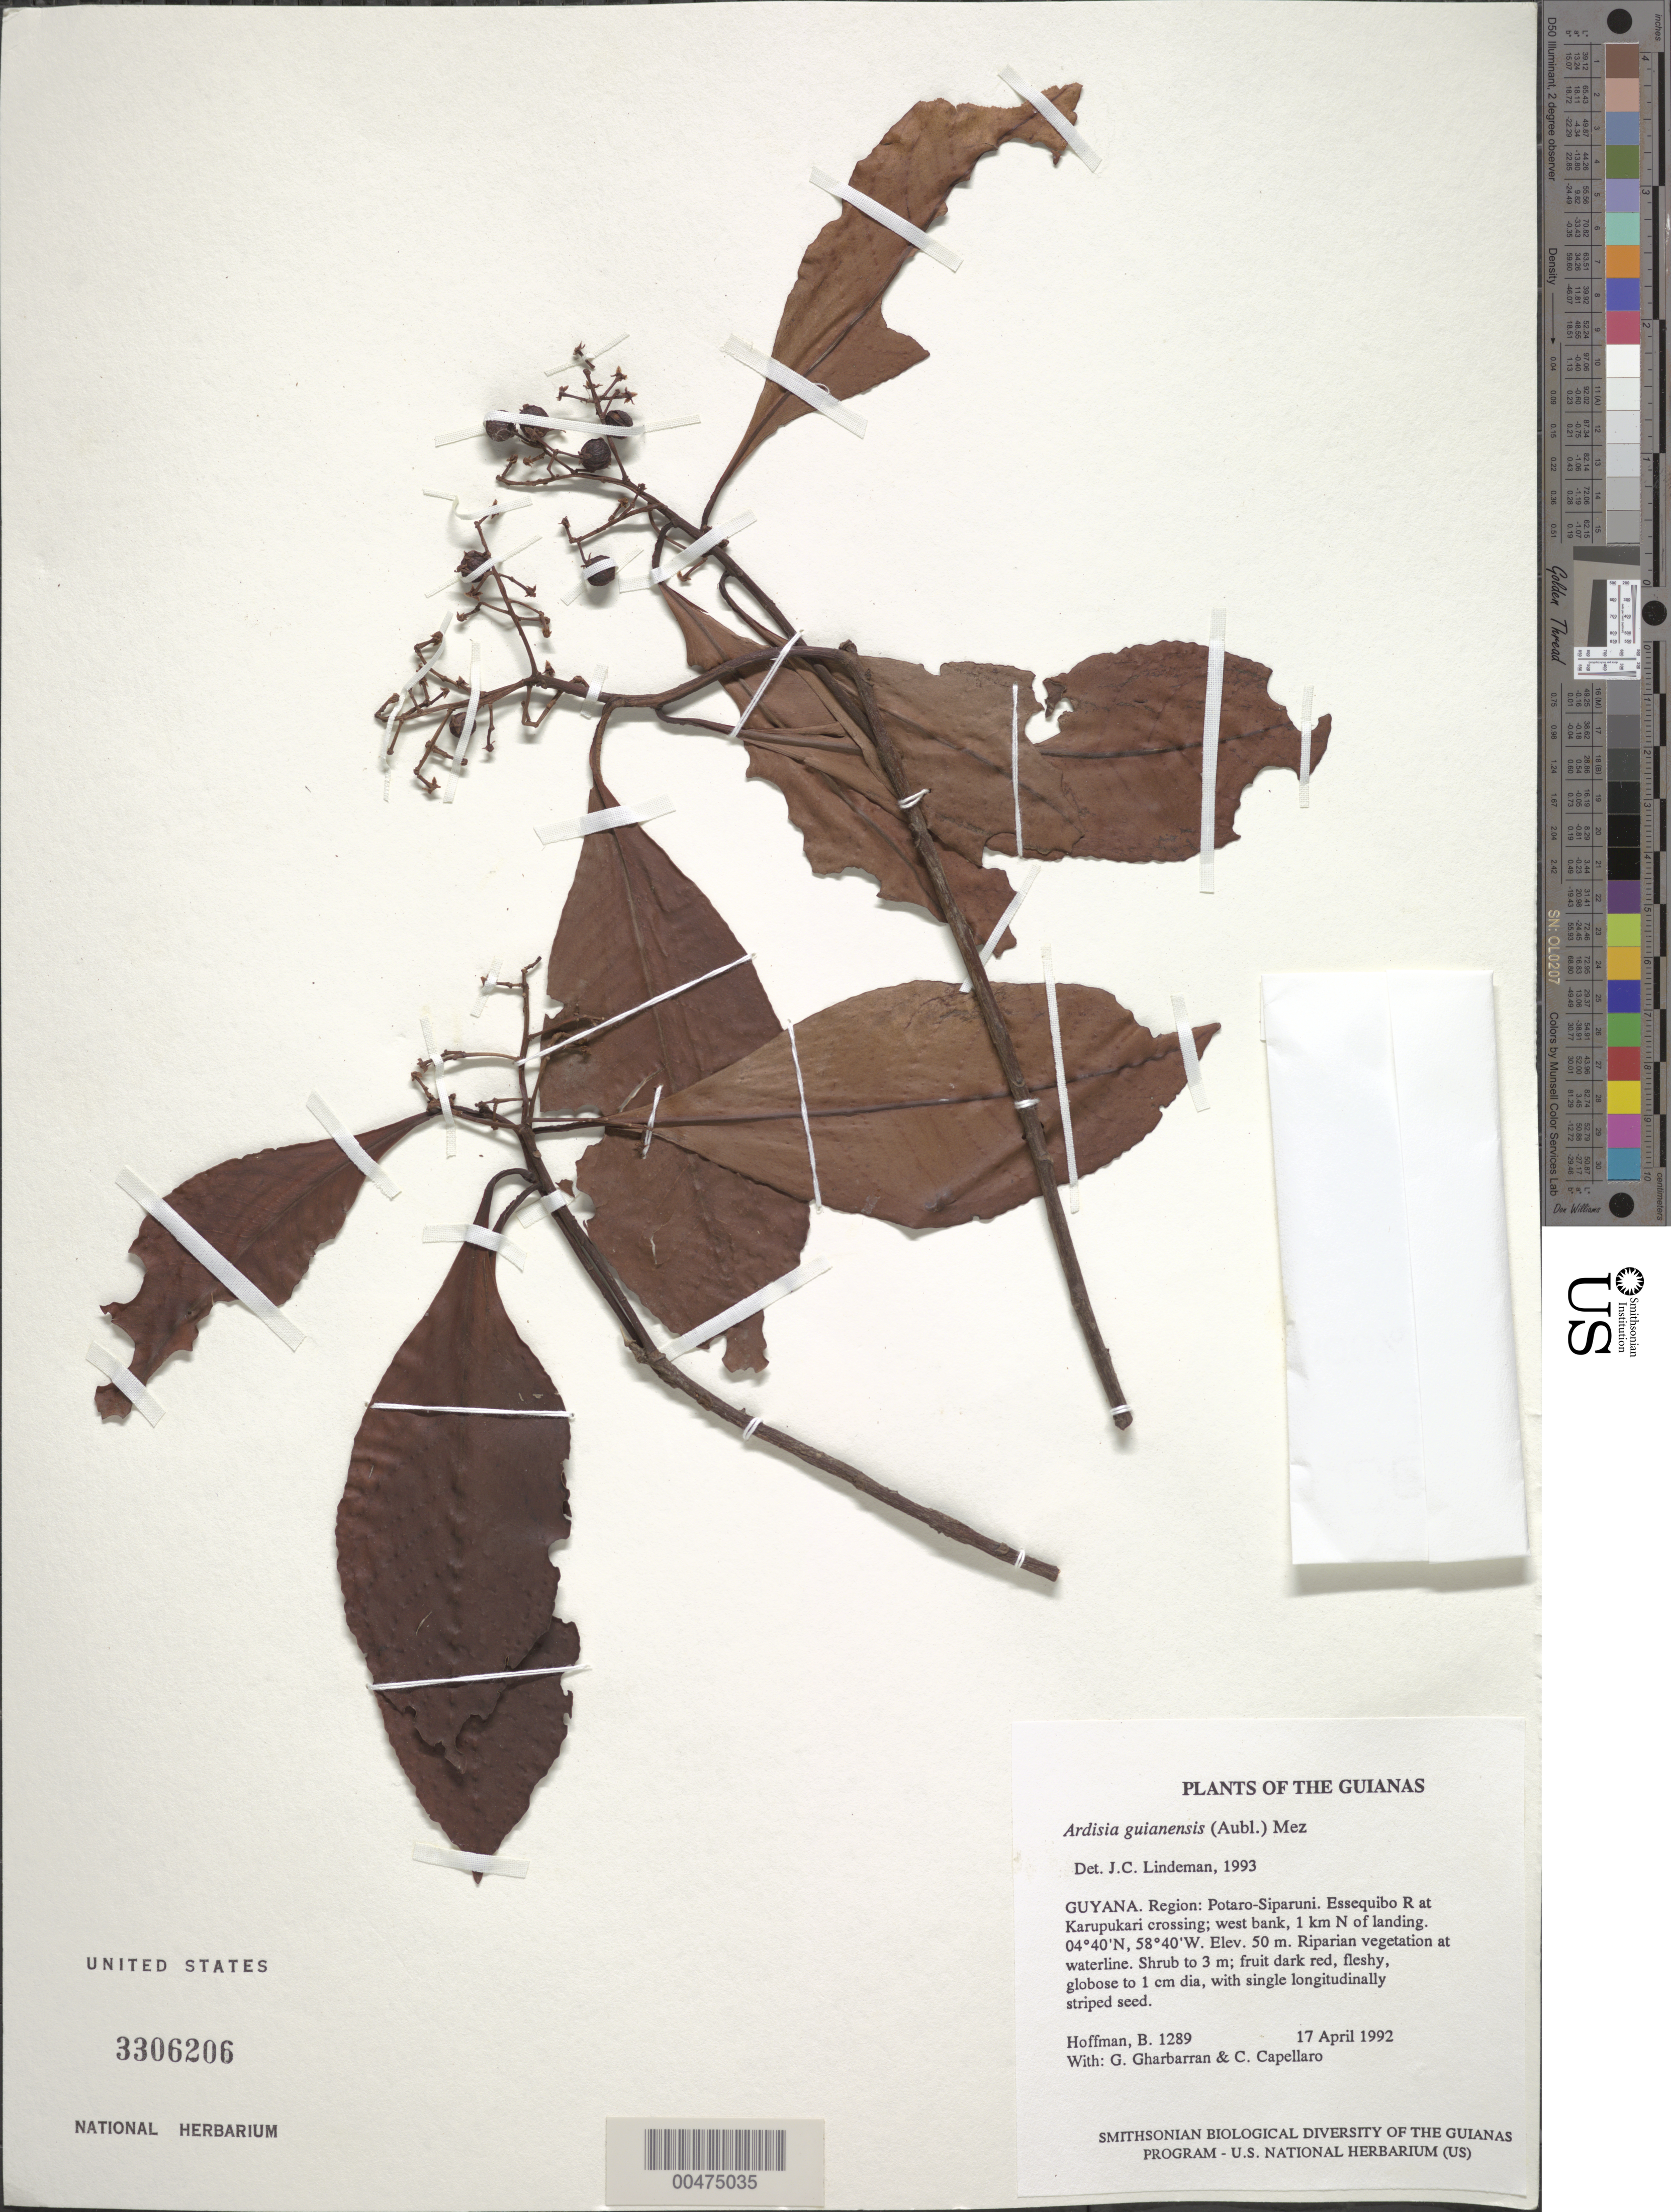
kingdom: Plantae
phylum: Tracheophyta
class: Magnoliopsida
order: Ericales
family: Primulaceae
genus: Ardisia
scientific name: Ardisia guianensis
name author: (Aubl.) Mez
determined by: Lindeman, J. C.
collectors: B. Hoffman, G. Gharbarran & C. Capellaro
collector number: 1289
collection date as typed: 17 April 1992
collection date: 1992-04-17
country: Guyana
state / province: Potaro-Siparuni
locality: Essequibo River at Karupukari crossing; west bank, 1 km N of landing. Iwokrama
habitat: Riparian vegetation at waterline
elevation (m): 50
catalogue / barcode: US 3306206